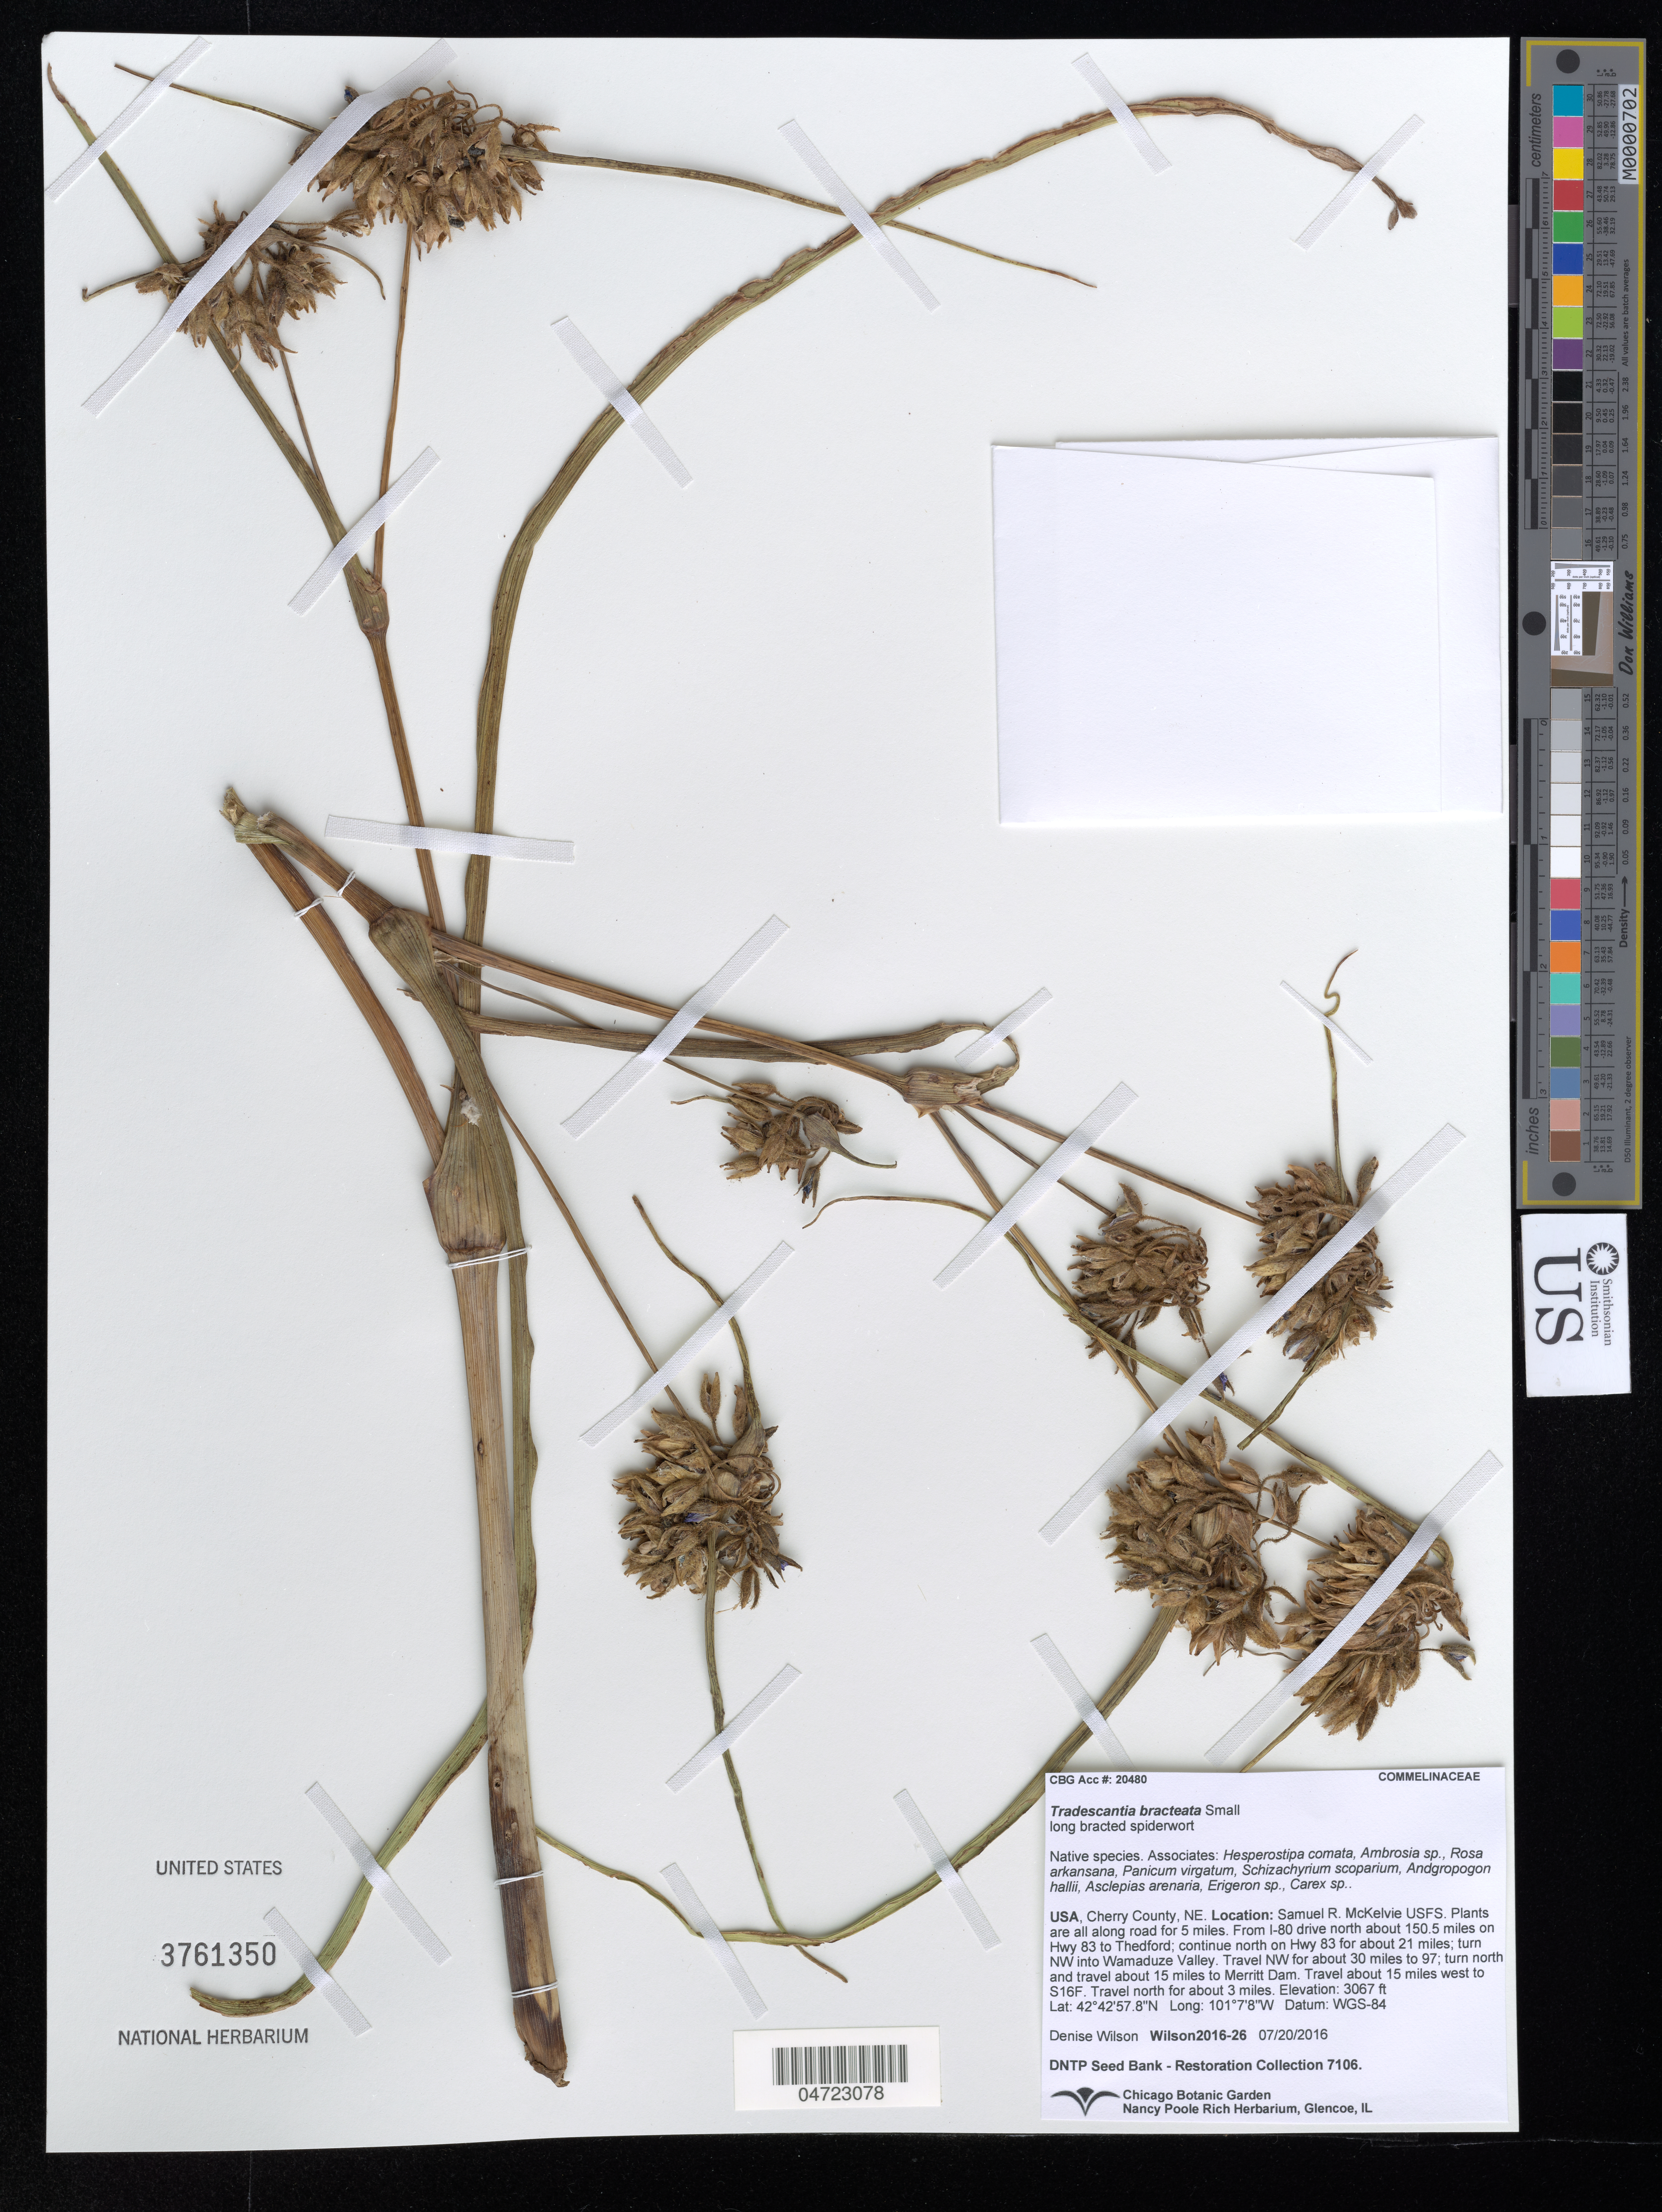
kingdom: Plantae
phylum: Tracheophyta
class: Liliopsida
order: Commelinales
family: Commelinaceae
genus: Tradescantia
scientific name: Tradescantia bracteata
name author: Small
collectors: D. Wilson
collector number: Wilson2016-26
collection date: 2016-07-20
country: United States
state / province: Nebraska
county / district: Cherry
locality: Cherry County, NE. Samuel R. McKelvie USFS. Plants are all along road for 5 miles. From I-80 drive north about 150.5 miles on Hwy 83 to Thedford; continue north on Hwy 83 for about 21 miles; turn NW into Wamaduze Valley. Travel NW for about 30 miles to 97; turn north and travel about 15 miles to Merritt Dam. Travel about 15 miles west to S16F. Travel north for about 3 miles.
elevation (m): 935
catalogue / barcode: US 3761350